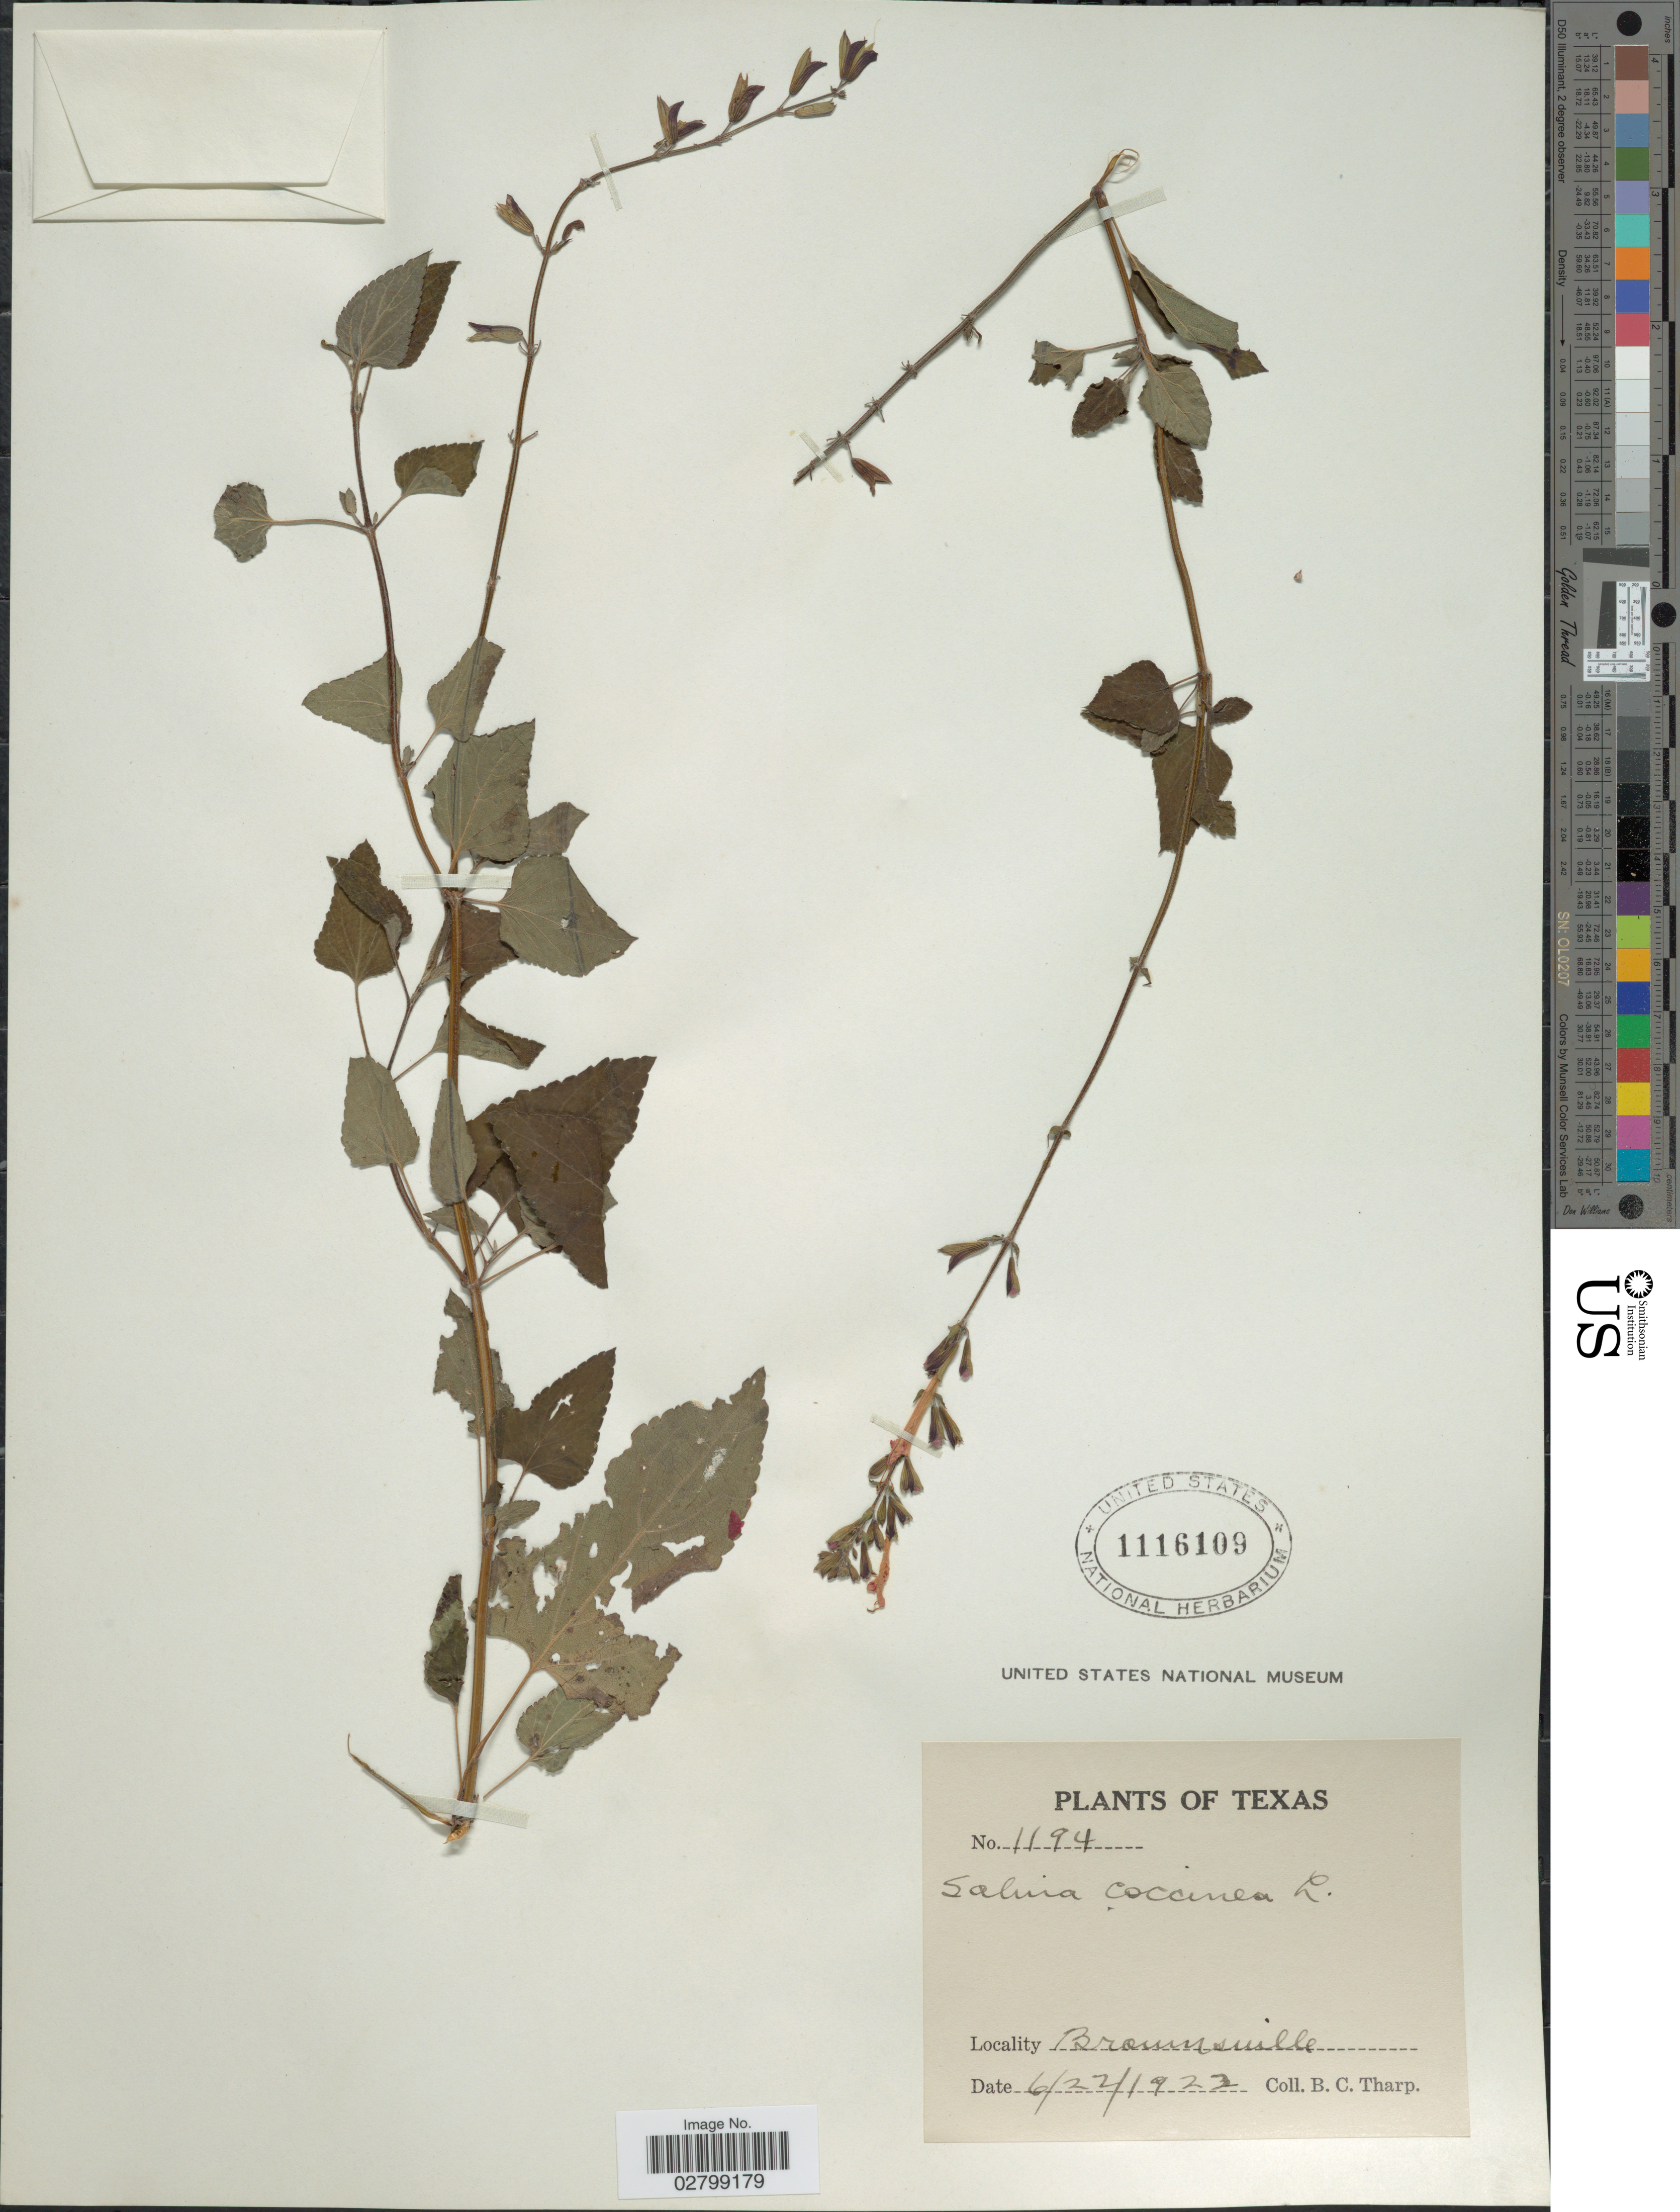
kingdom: Plantae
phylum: Tracheophyta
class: Magnoliopsida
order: Lamiales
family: Lamiaceae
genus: Salvia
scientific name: Salvia coccinea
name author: Etlinger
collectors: B. C. Tharp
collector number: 1194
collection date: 1923-06-22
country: United States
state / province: Texas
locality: Brownsville.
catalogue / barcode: US 1116109